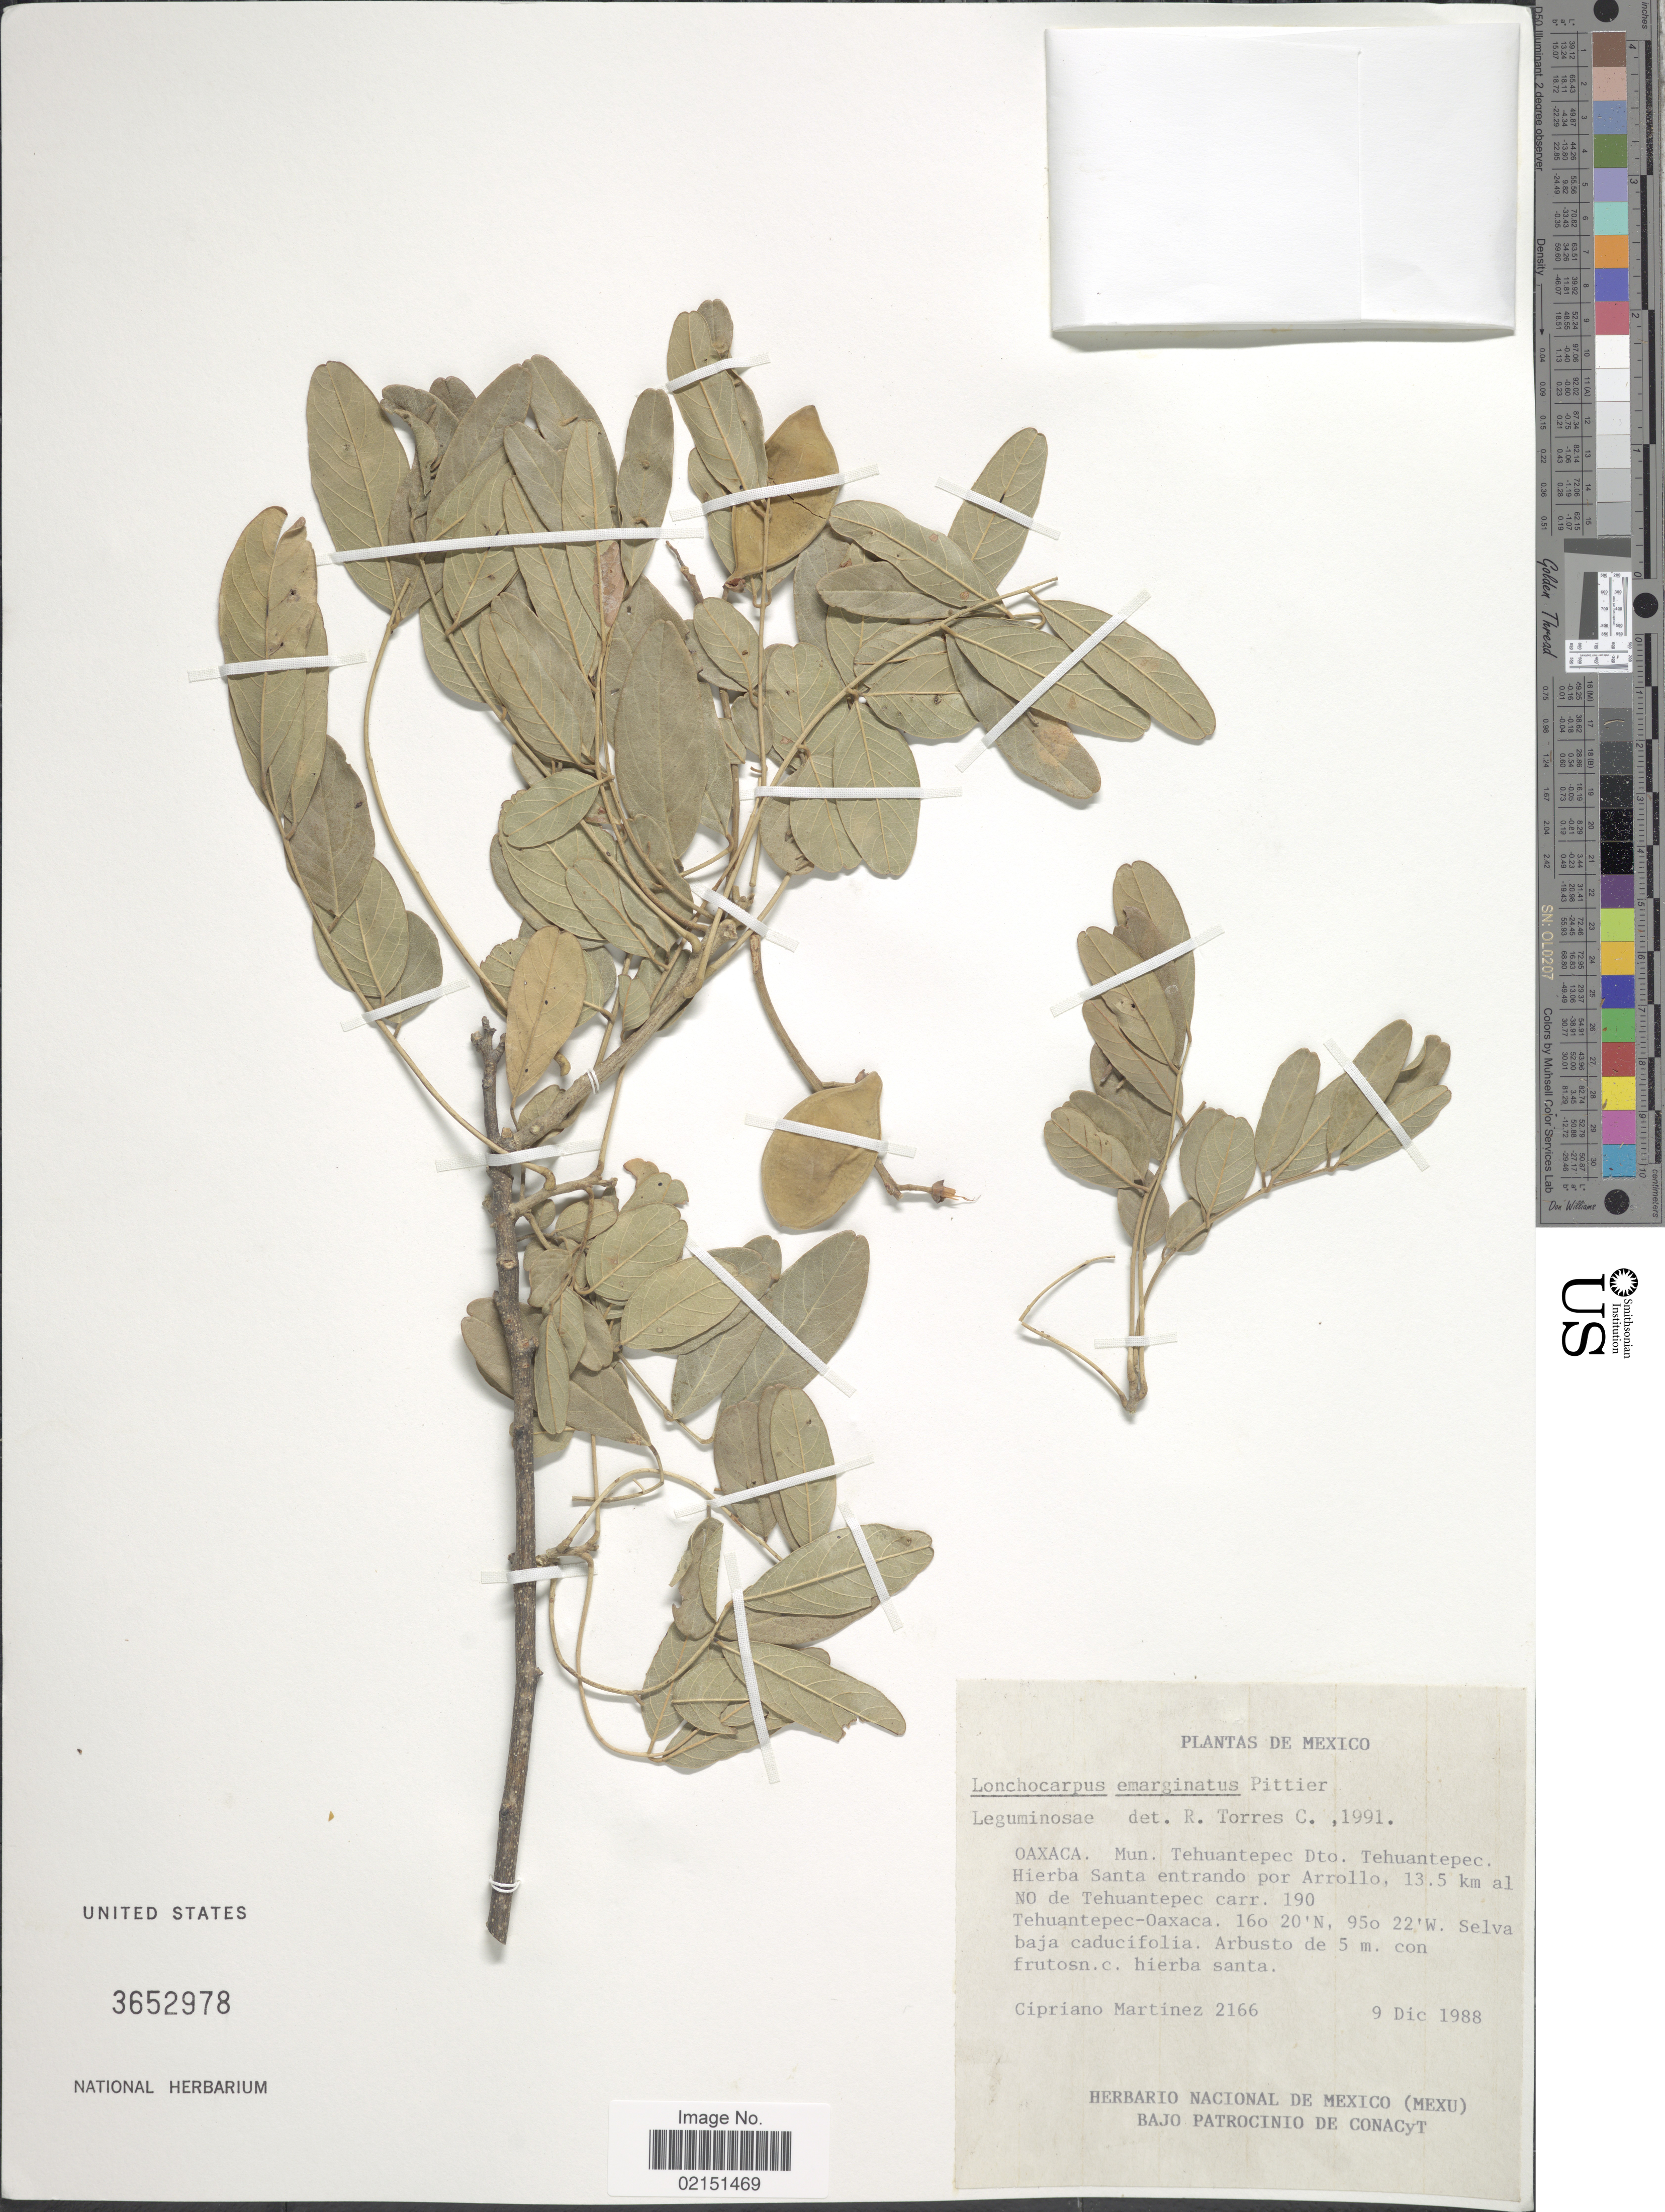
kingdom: Plantae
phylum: Tracheophyta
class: Magnoliopsida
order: Fabales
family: Fabaceae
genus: Lonchocarpus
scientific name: Lonchocarpus emarginatus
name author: Pittier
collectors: C. Martínez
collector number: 2166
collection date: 1988-12-09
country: Mexico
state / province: Oaxaca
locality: Oaxaca. Mun. Tehuantepec Dto. Tehuantepec. Hierba Santa entrando por Arrollo, 13.5 km al NO de Tehuantepec carr. 190. Tehuantepec-Oaxaca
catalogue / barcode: US 3652978